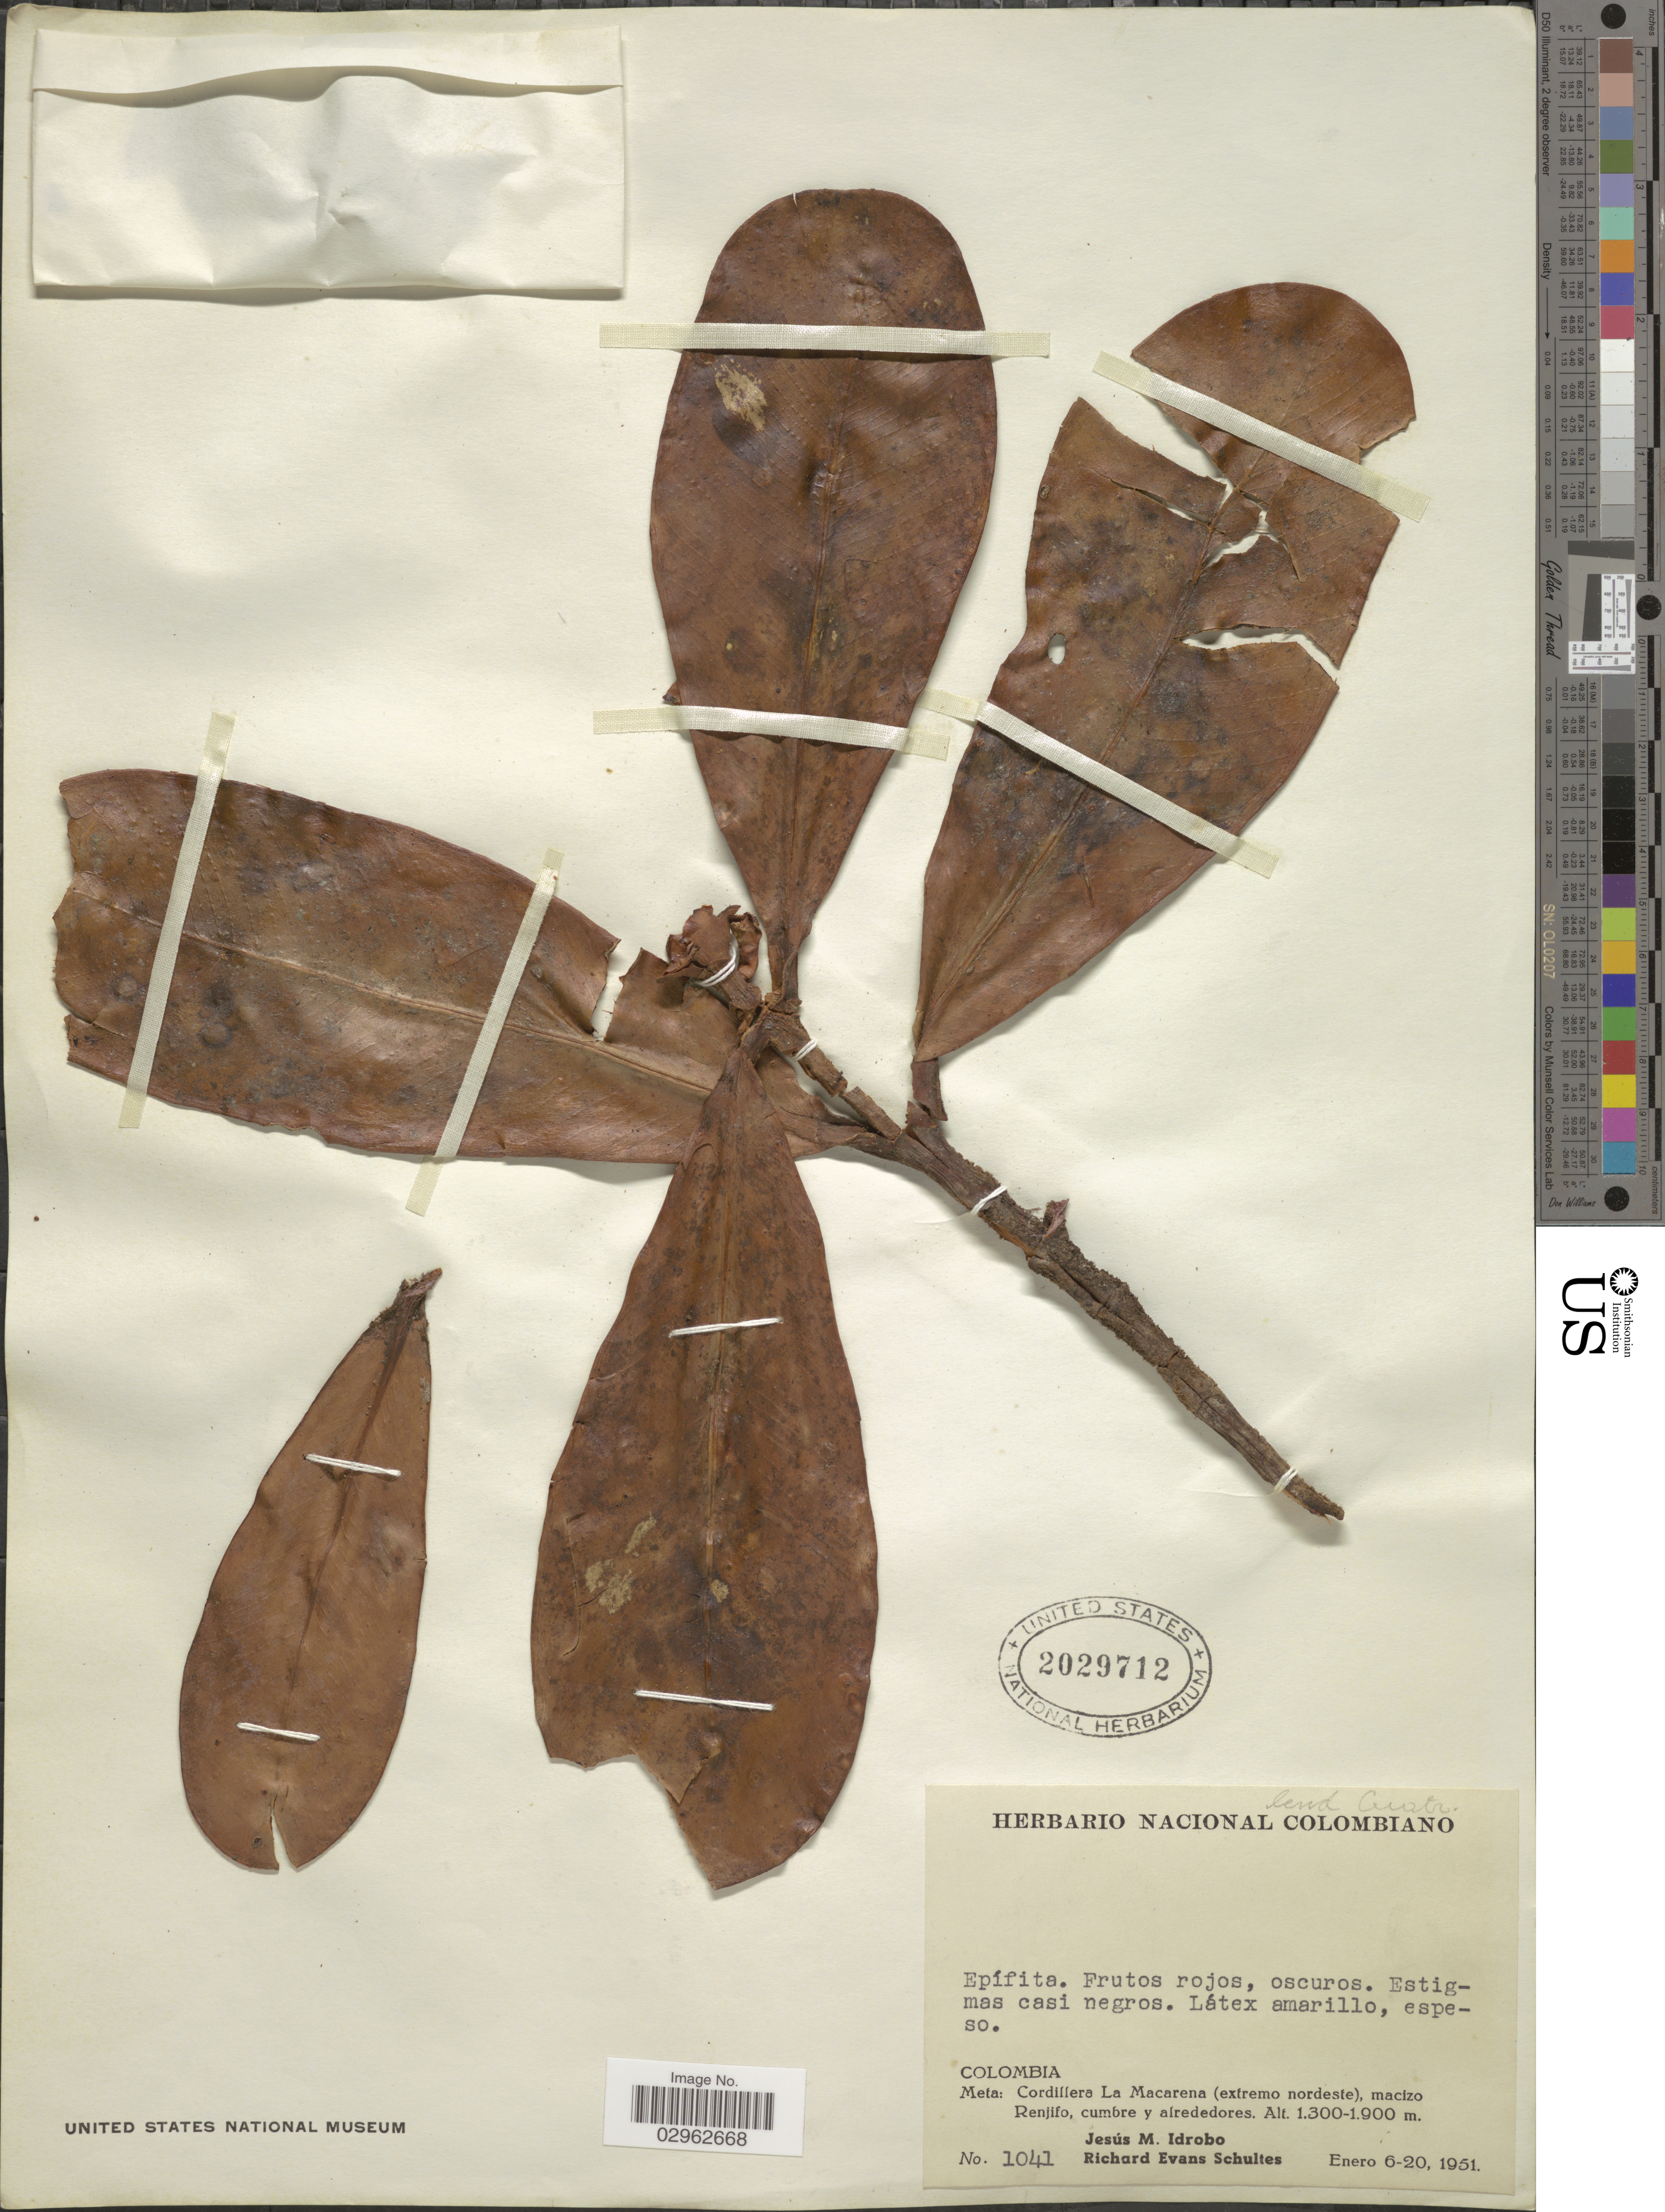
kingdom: Plantae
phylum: Tracheophyta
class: Magnoliopsida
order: Malpighiales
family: Clusiaceae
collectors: J. M. Idrobo & R. E. Schultes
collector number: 1041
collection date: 1951-01-06/1951-01-20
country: Colombia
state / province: Meta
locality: Cordillera La Macarena (extremo nordeste), macizo Renjifo, cumbre y alrededores.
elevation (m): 1300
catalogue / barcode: US 2029712